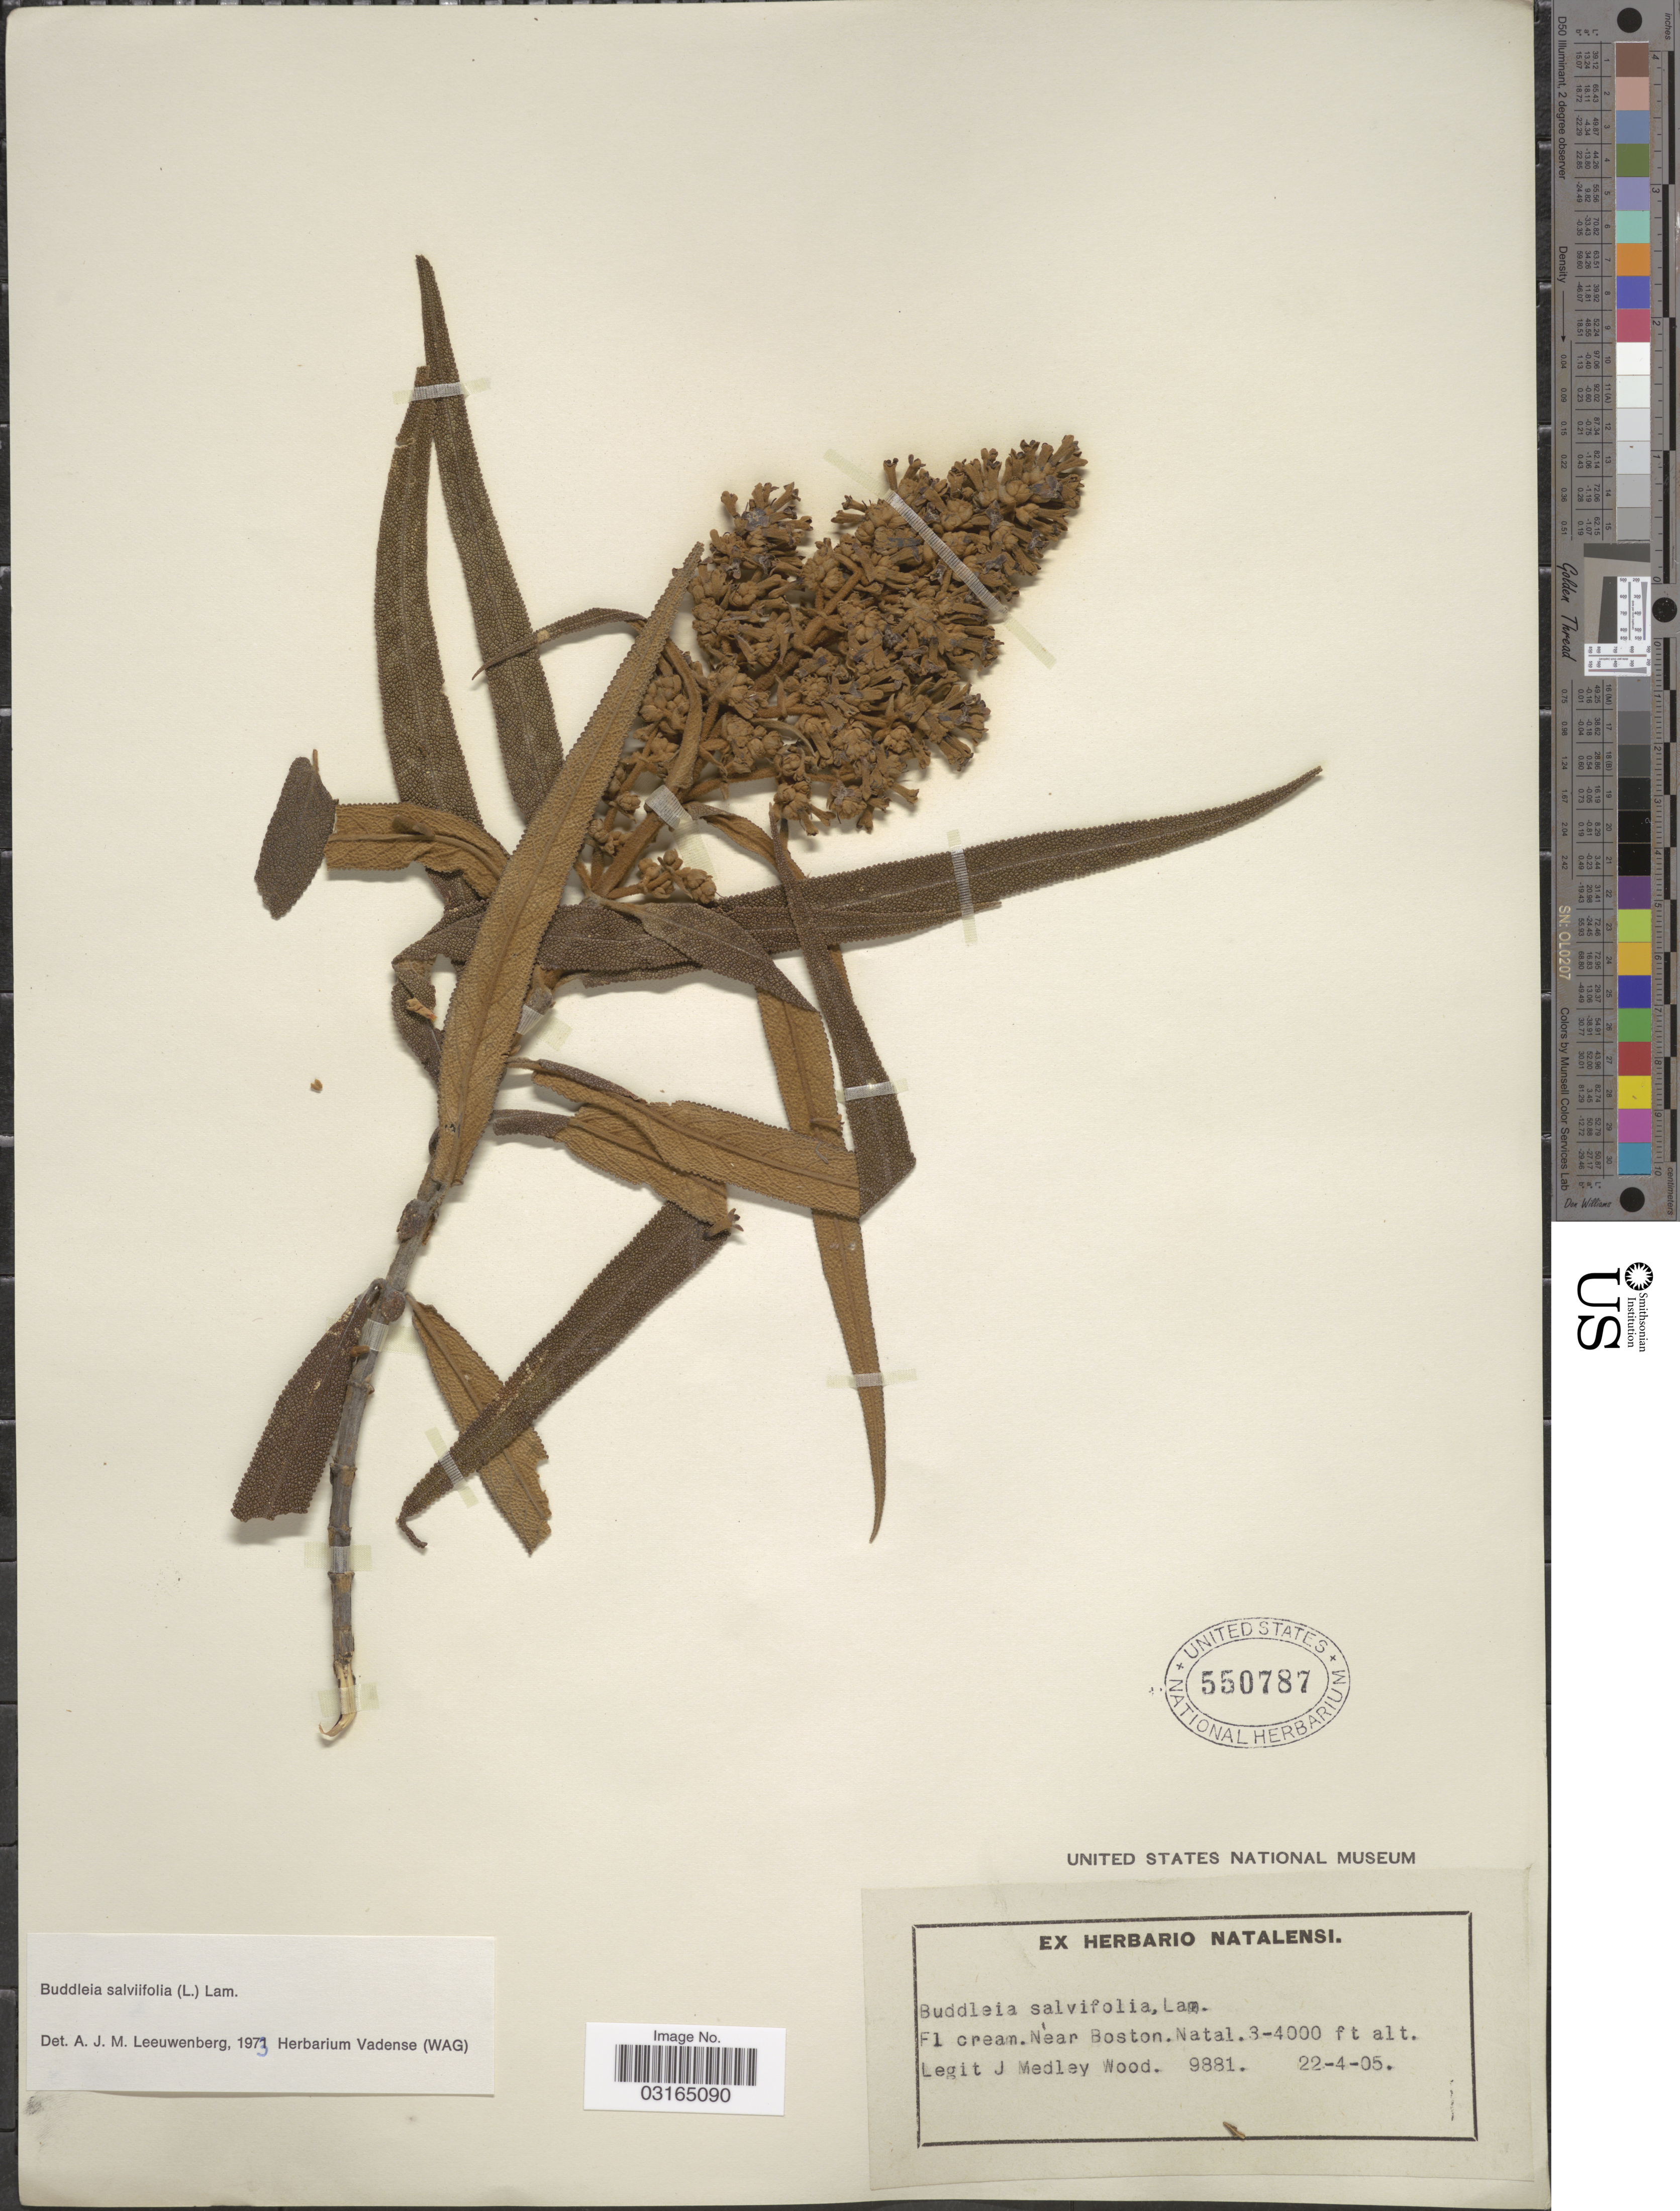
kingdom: Plantae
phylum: Tracheophyta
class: Magnoliopsida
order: Lamiales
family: Scrophulariaceae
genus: Buddleja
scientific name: Buddleja salviifolia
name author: (L.) Lam.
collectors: J. Medley Wood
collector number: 9881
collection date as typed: Transcribed d/m/y: 22/4/5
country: South Africa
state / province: KwaZulu-Natal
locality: Near Boston. Natal.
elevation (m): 914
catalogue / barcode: US 550787